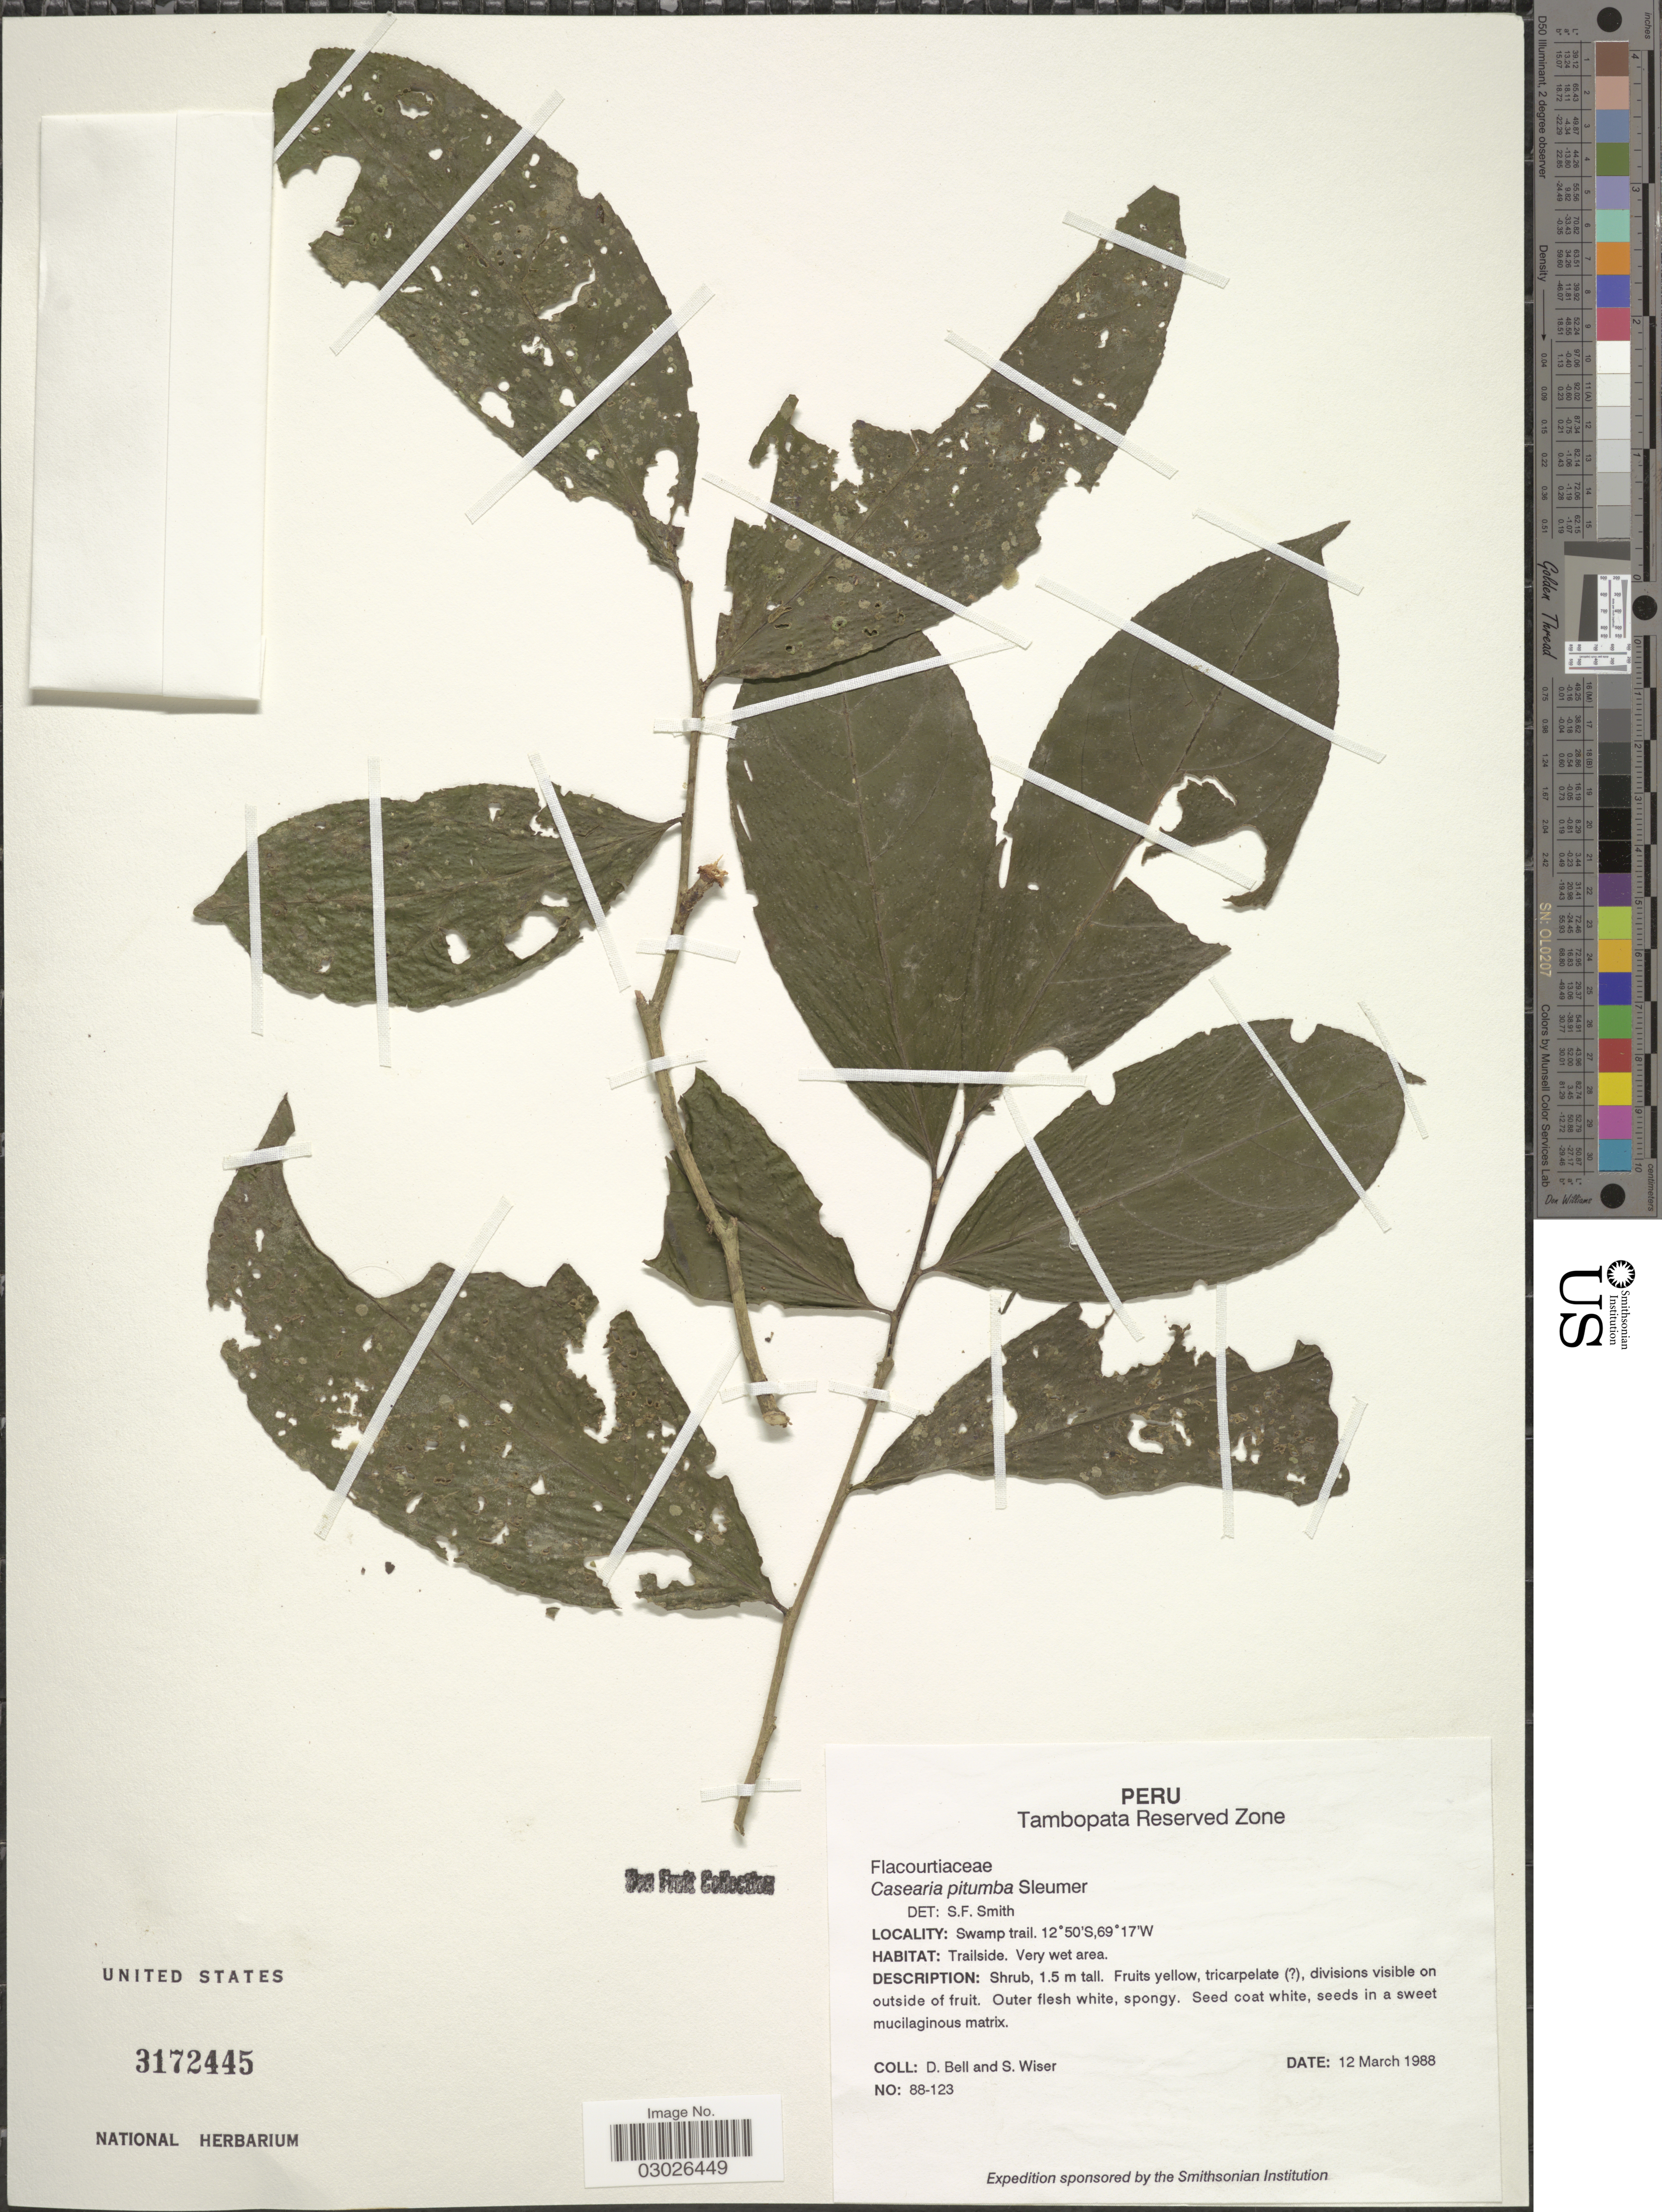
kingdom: Plantae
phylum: Tracheophyta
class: Magnoliopsida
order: Malpighiales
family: Salicaceae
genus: Casearia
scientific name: Casearia pitumba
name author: Sleumer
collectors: D. A. Bell & S. Wiser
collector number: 88-123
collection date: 1988-03-12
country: Peru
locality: Tambopata Reserved Zone. Swamp trail.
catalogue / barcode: US 3172445